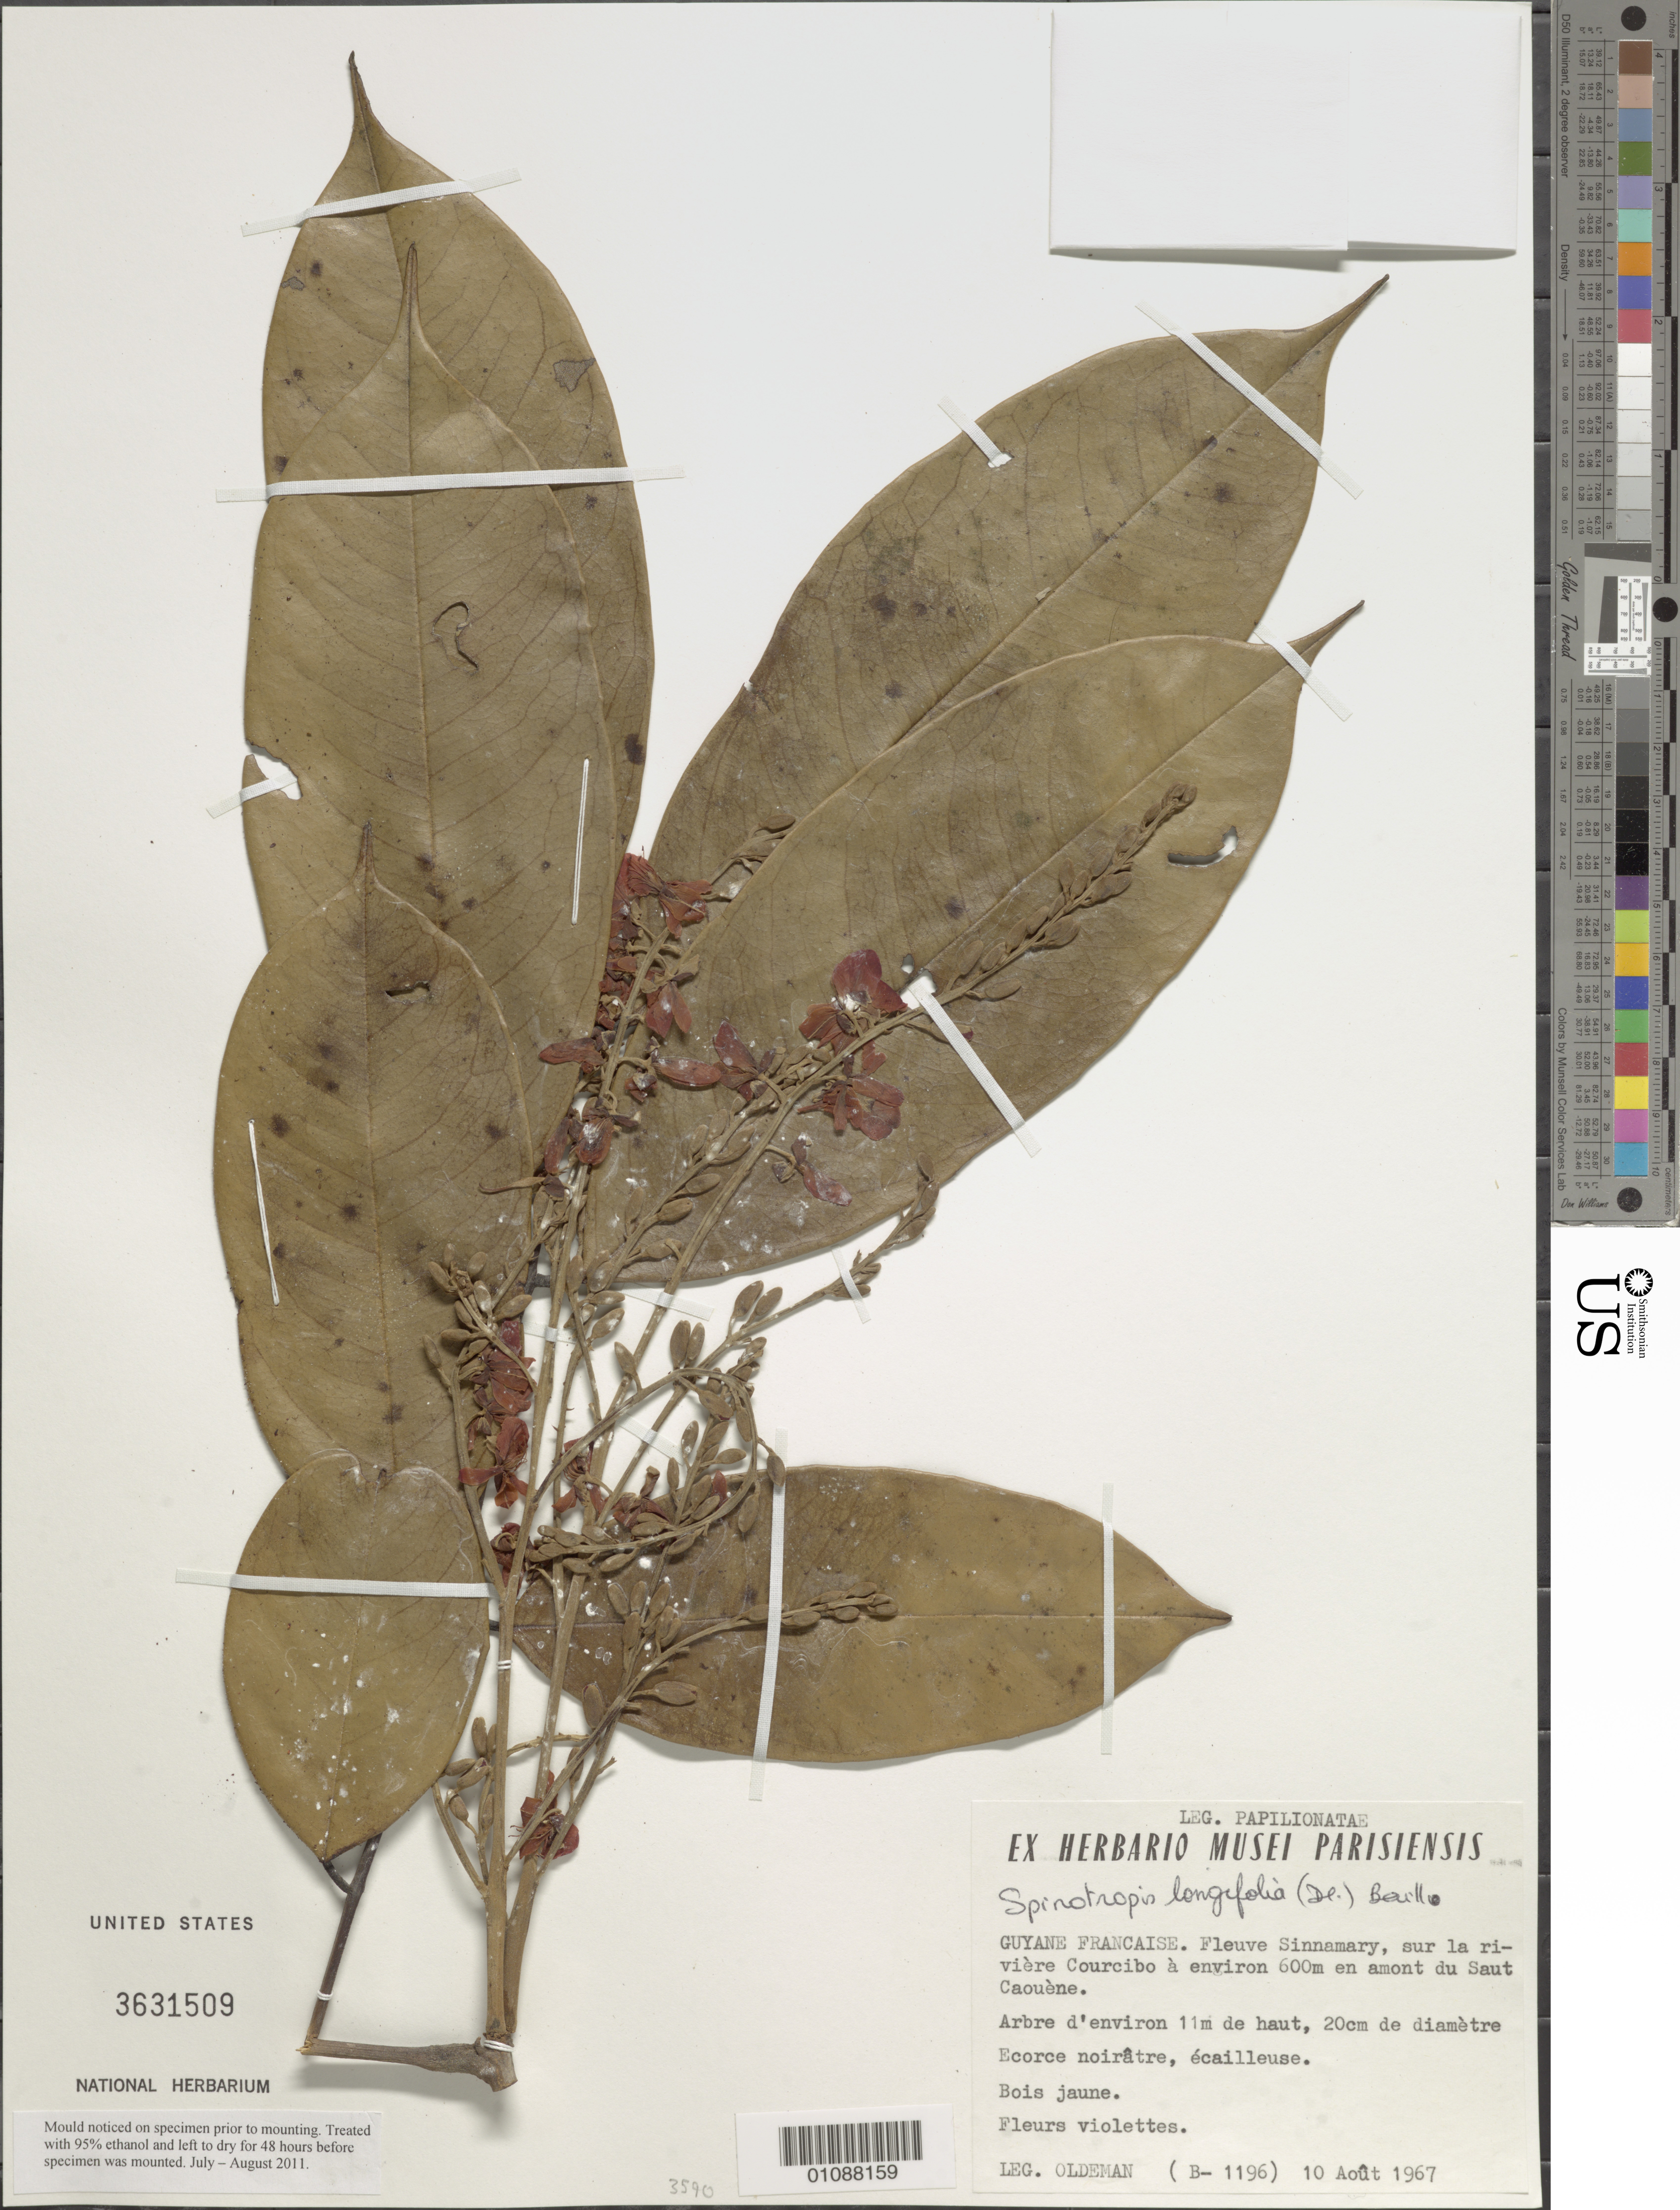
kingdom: Plantae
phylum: Tracheophyta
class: Magnoliopsida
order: Fabales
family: Fabaceae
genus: Spirotropis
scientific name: Spirotropis longifolia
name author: (DC.) Baill.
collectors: R. Oldeman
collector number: B 1196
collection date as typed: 10-Aug-67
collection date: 1967-08-10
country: French Guiana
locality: Fleuve Sinnamary, sur la rivere Courcibo a environ 600m en amont du Saut Caouene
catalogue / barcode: US 3631509